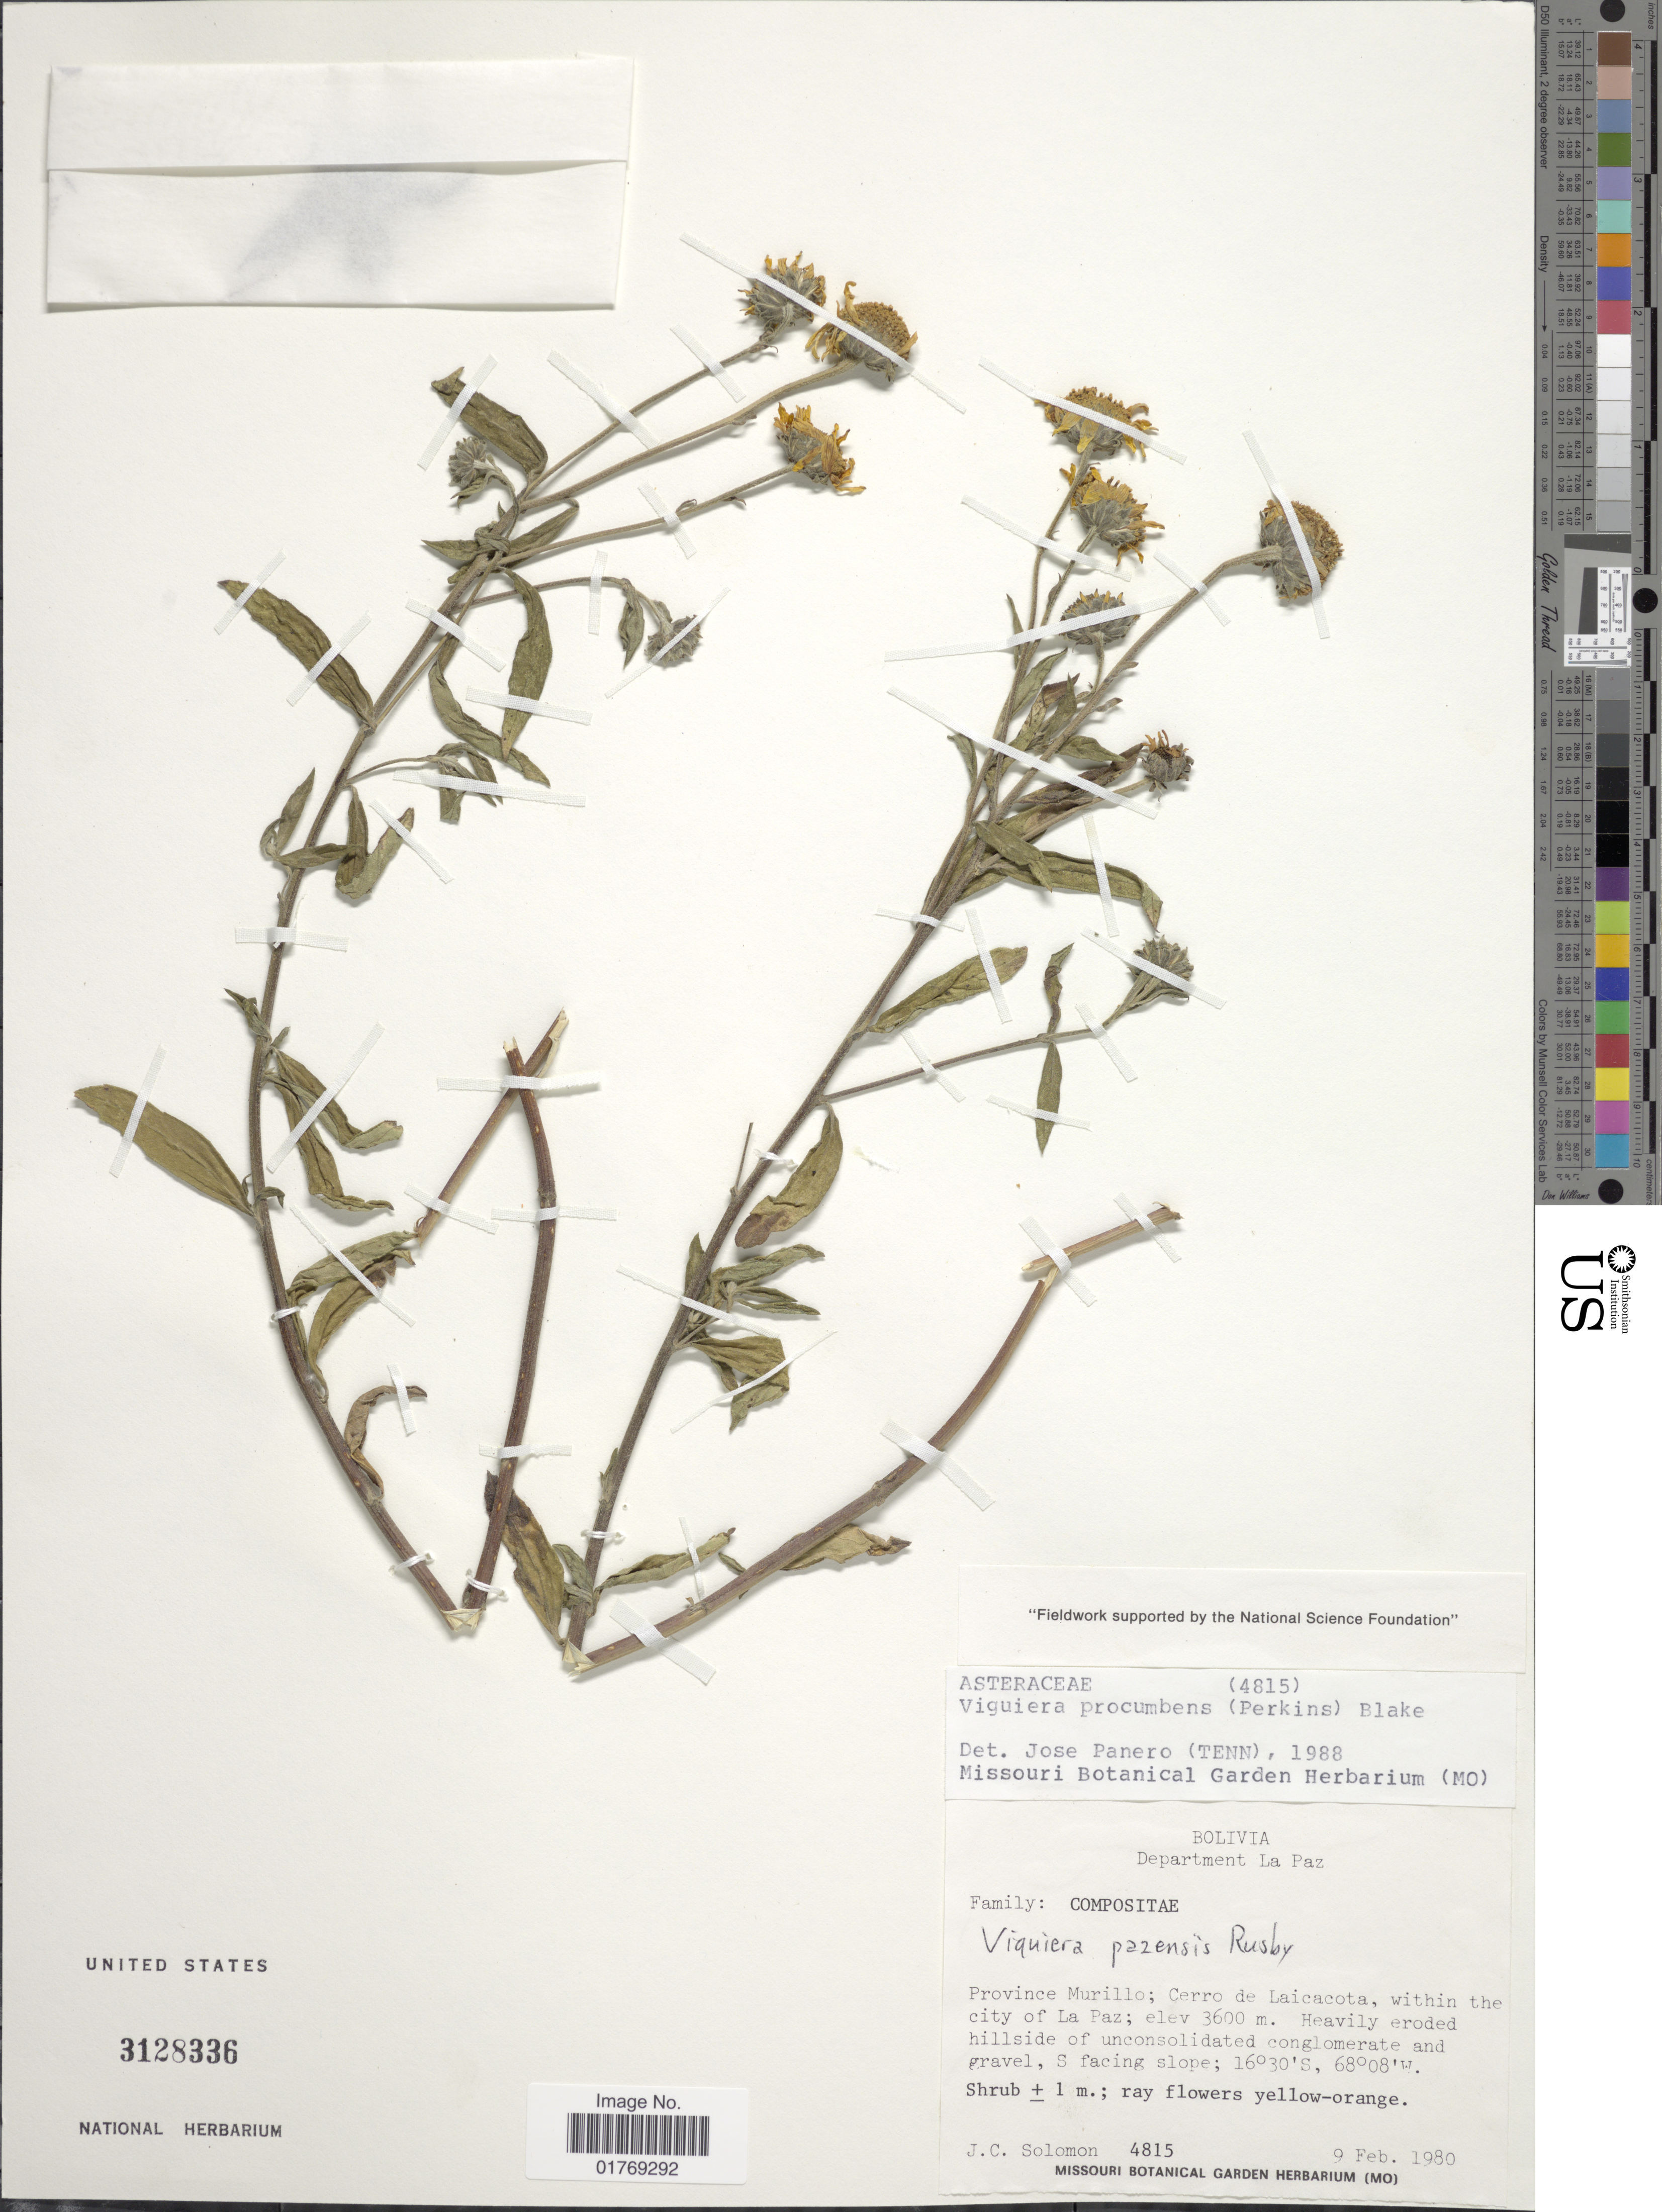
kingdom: Plantae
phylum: Tracheophyta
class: Magnoliopsida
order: Asterales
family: Asteraceae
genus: Viguiera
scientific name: Viguiera sp.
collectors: J. C. Solomon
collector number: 4815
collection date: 1980-02-09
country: Bolivia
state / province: La Paz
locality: Department of La Paz. Province Murillo; Cerro de Laicacota, within the city of La Paz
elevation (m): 3600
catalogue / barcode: US 3128336